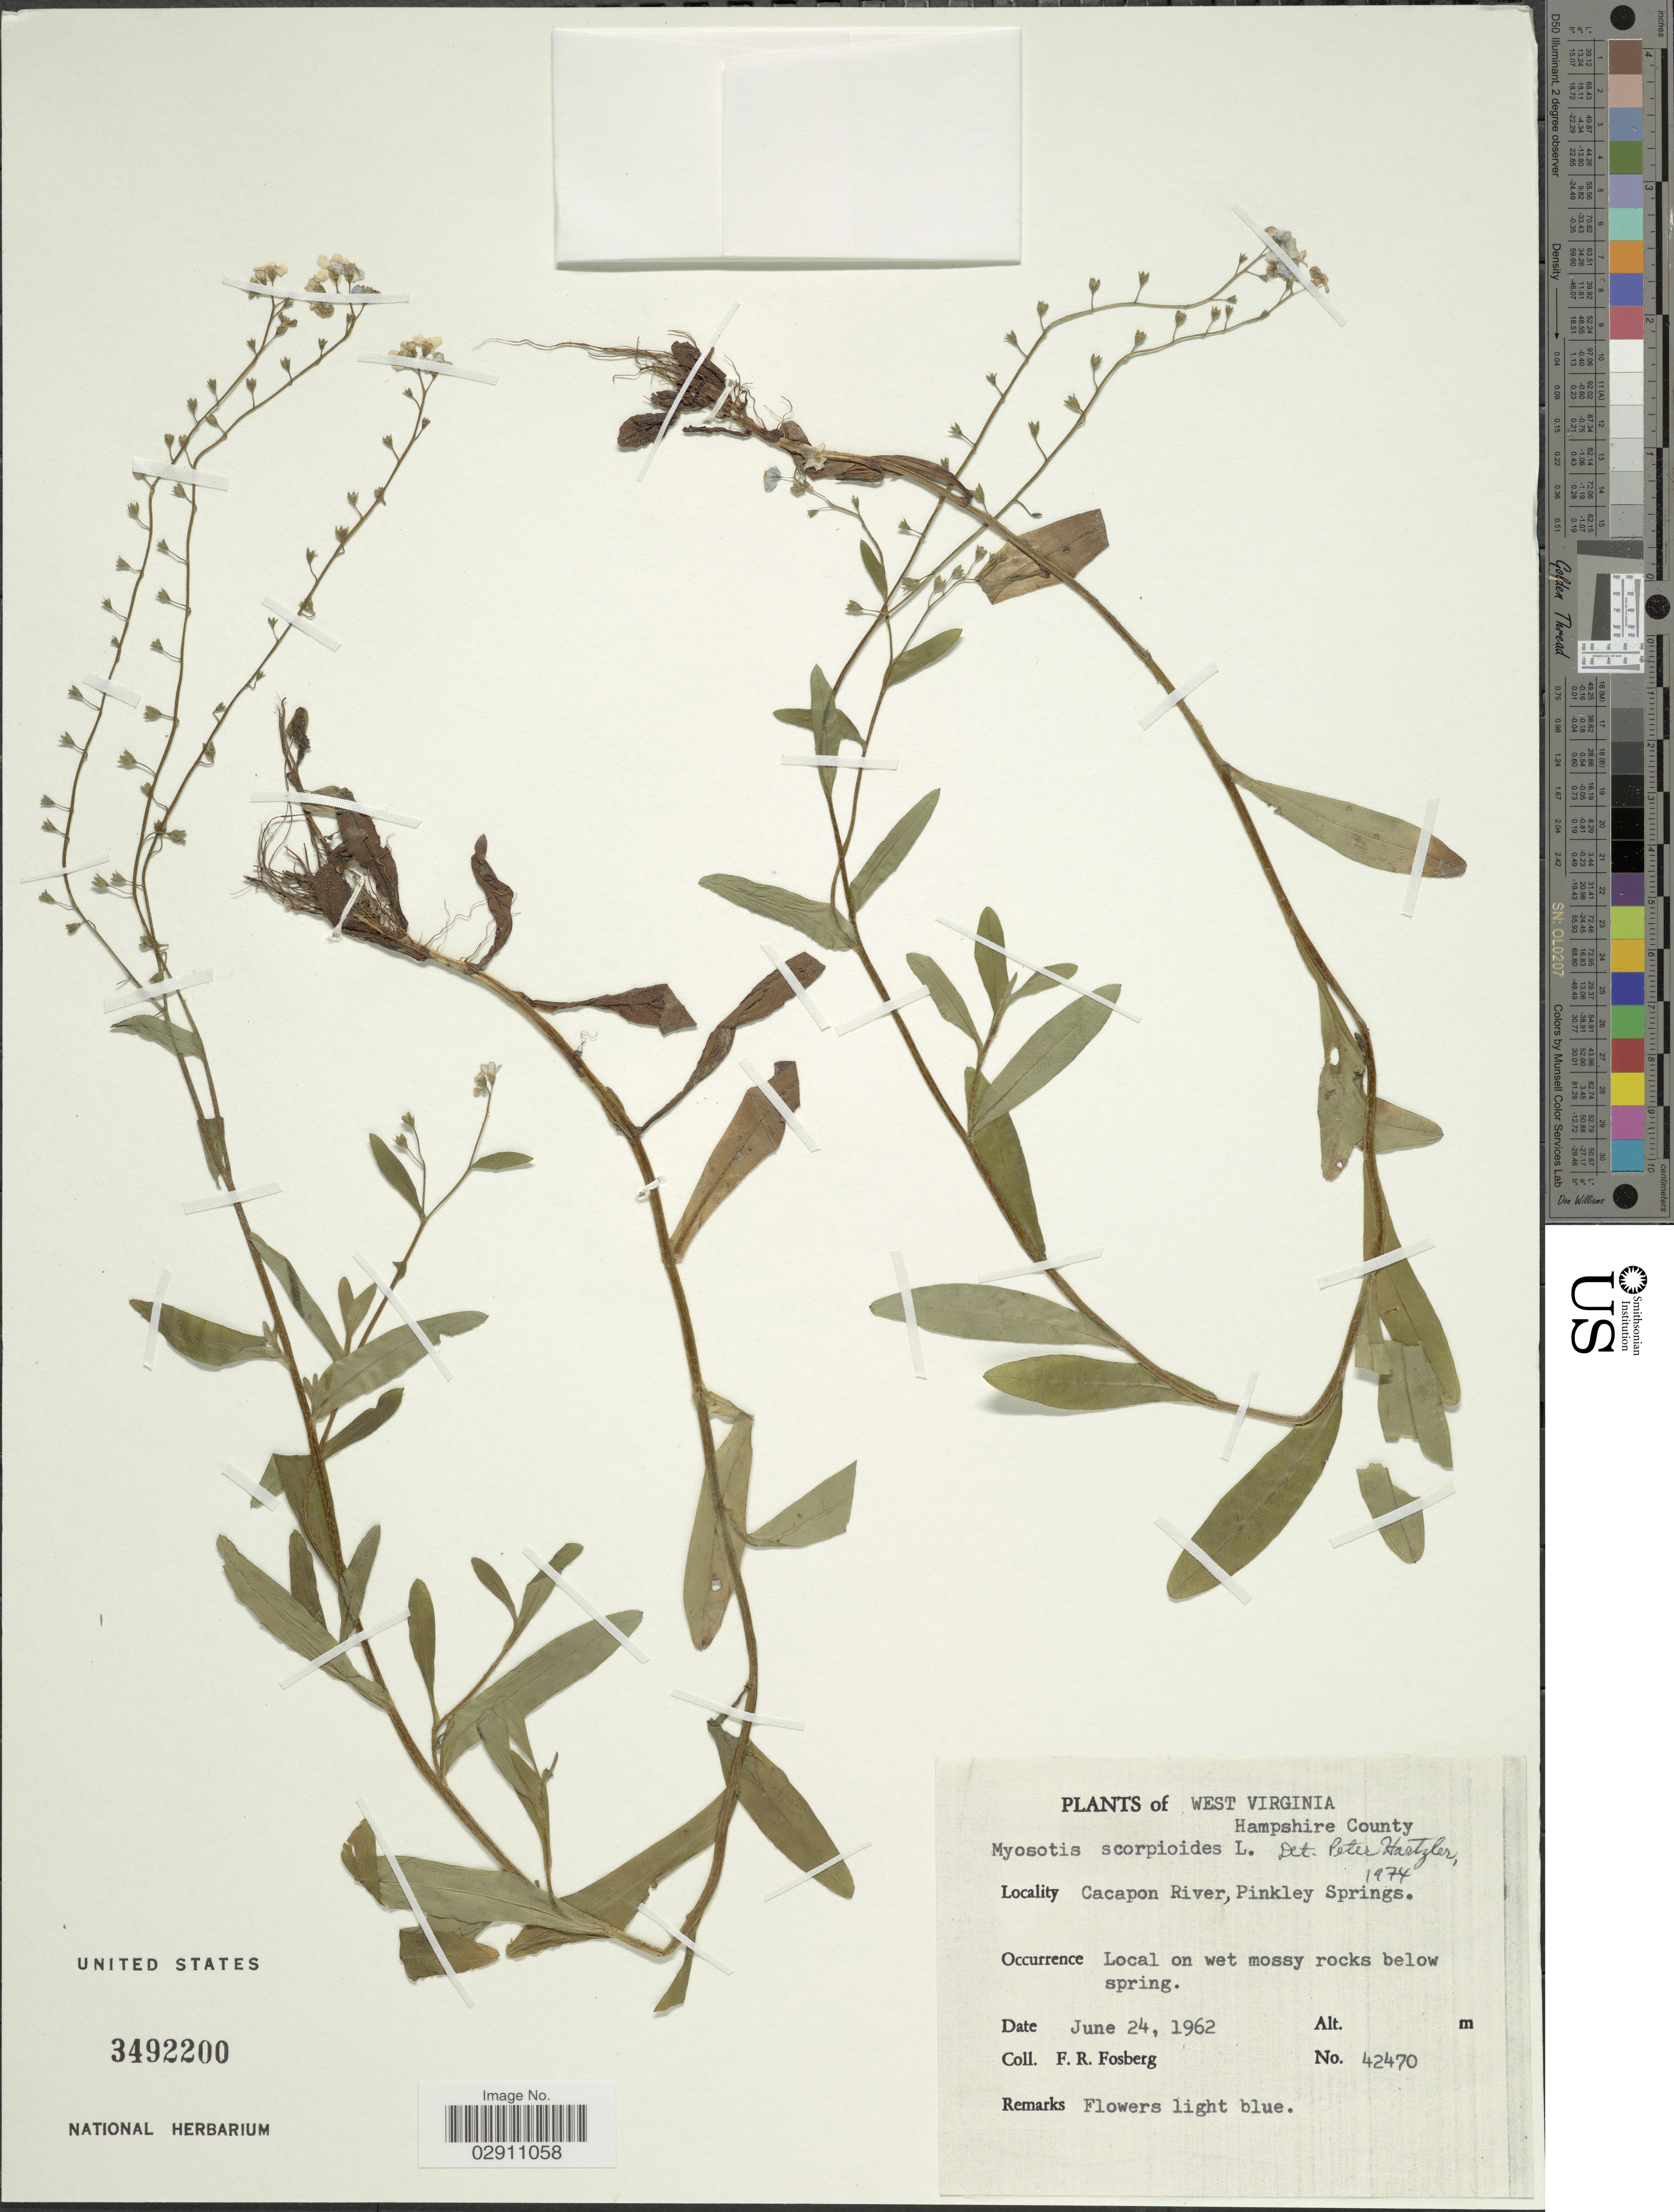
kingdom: Plantae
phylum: Tracheophyta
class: Magnoliopsida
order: Boraginales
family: Boraginaceae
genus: Myosotis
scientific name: Myosotis scorpioides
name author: L.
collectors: F. R. Fosberg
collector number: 42470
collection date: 1962-06-24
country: United States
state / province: West Virginia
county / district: Hampshire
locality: Hampshire County, Cacapon River, Pinkley Springs.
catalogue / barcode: US 3492200